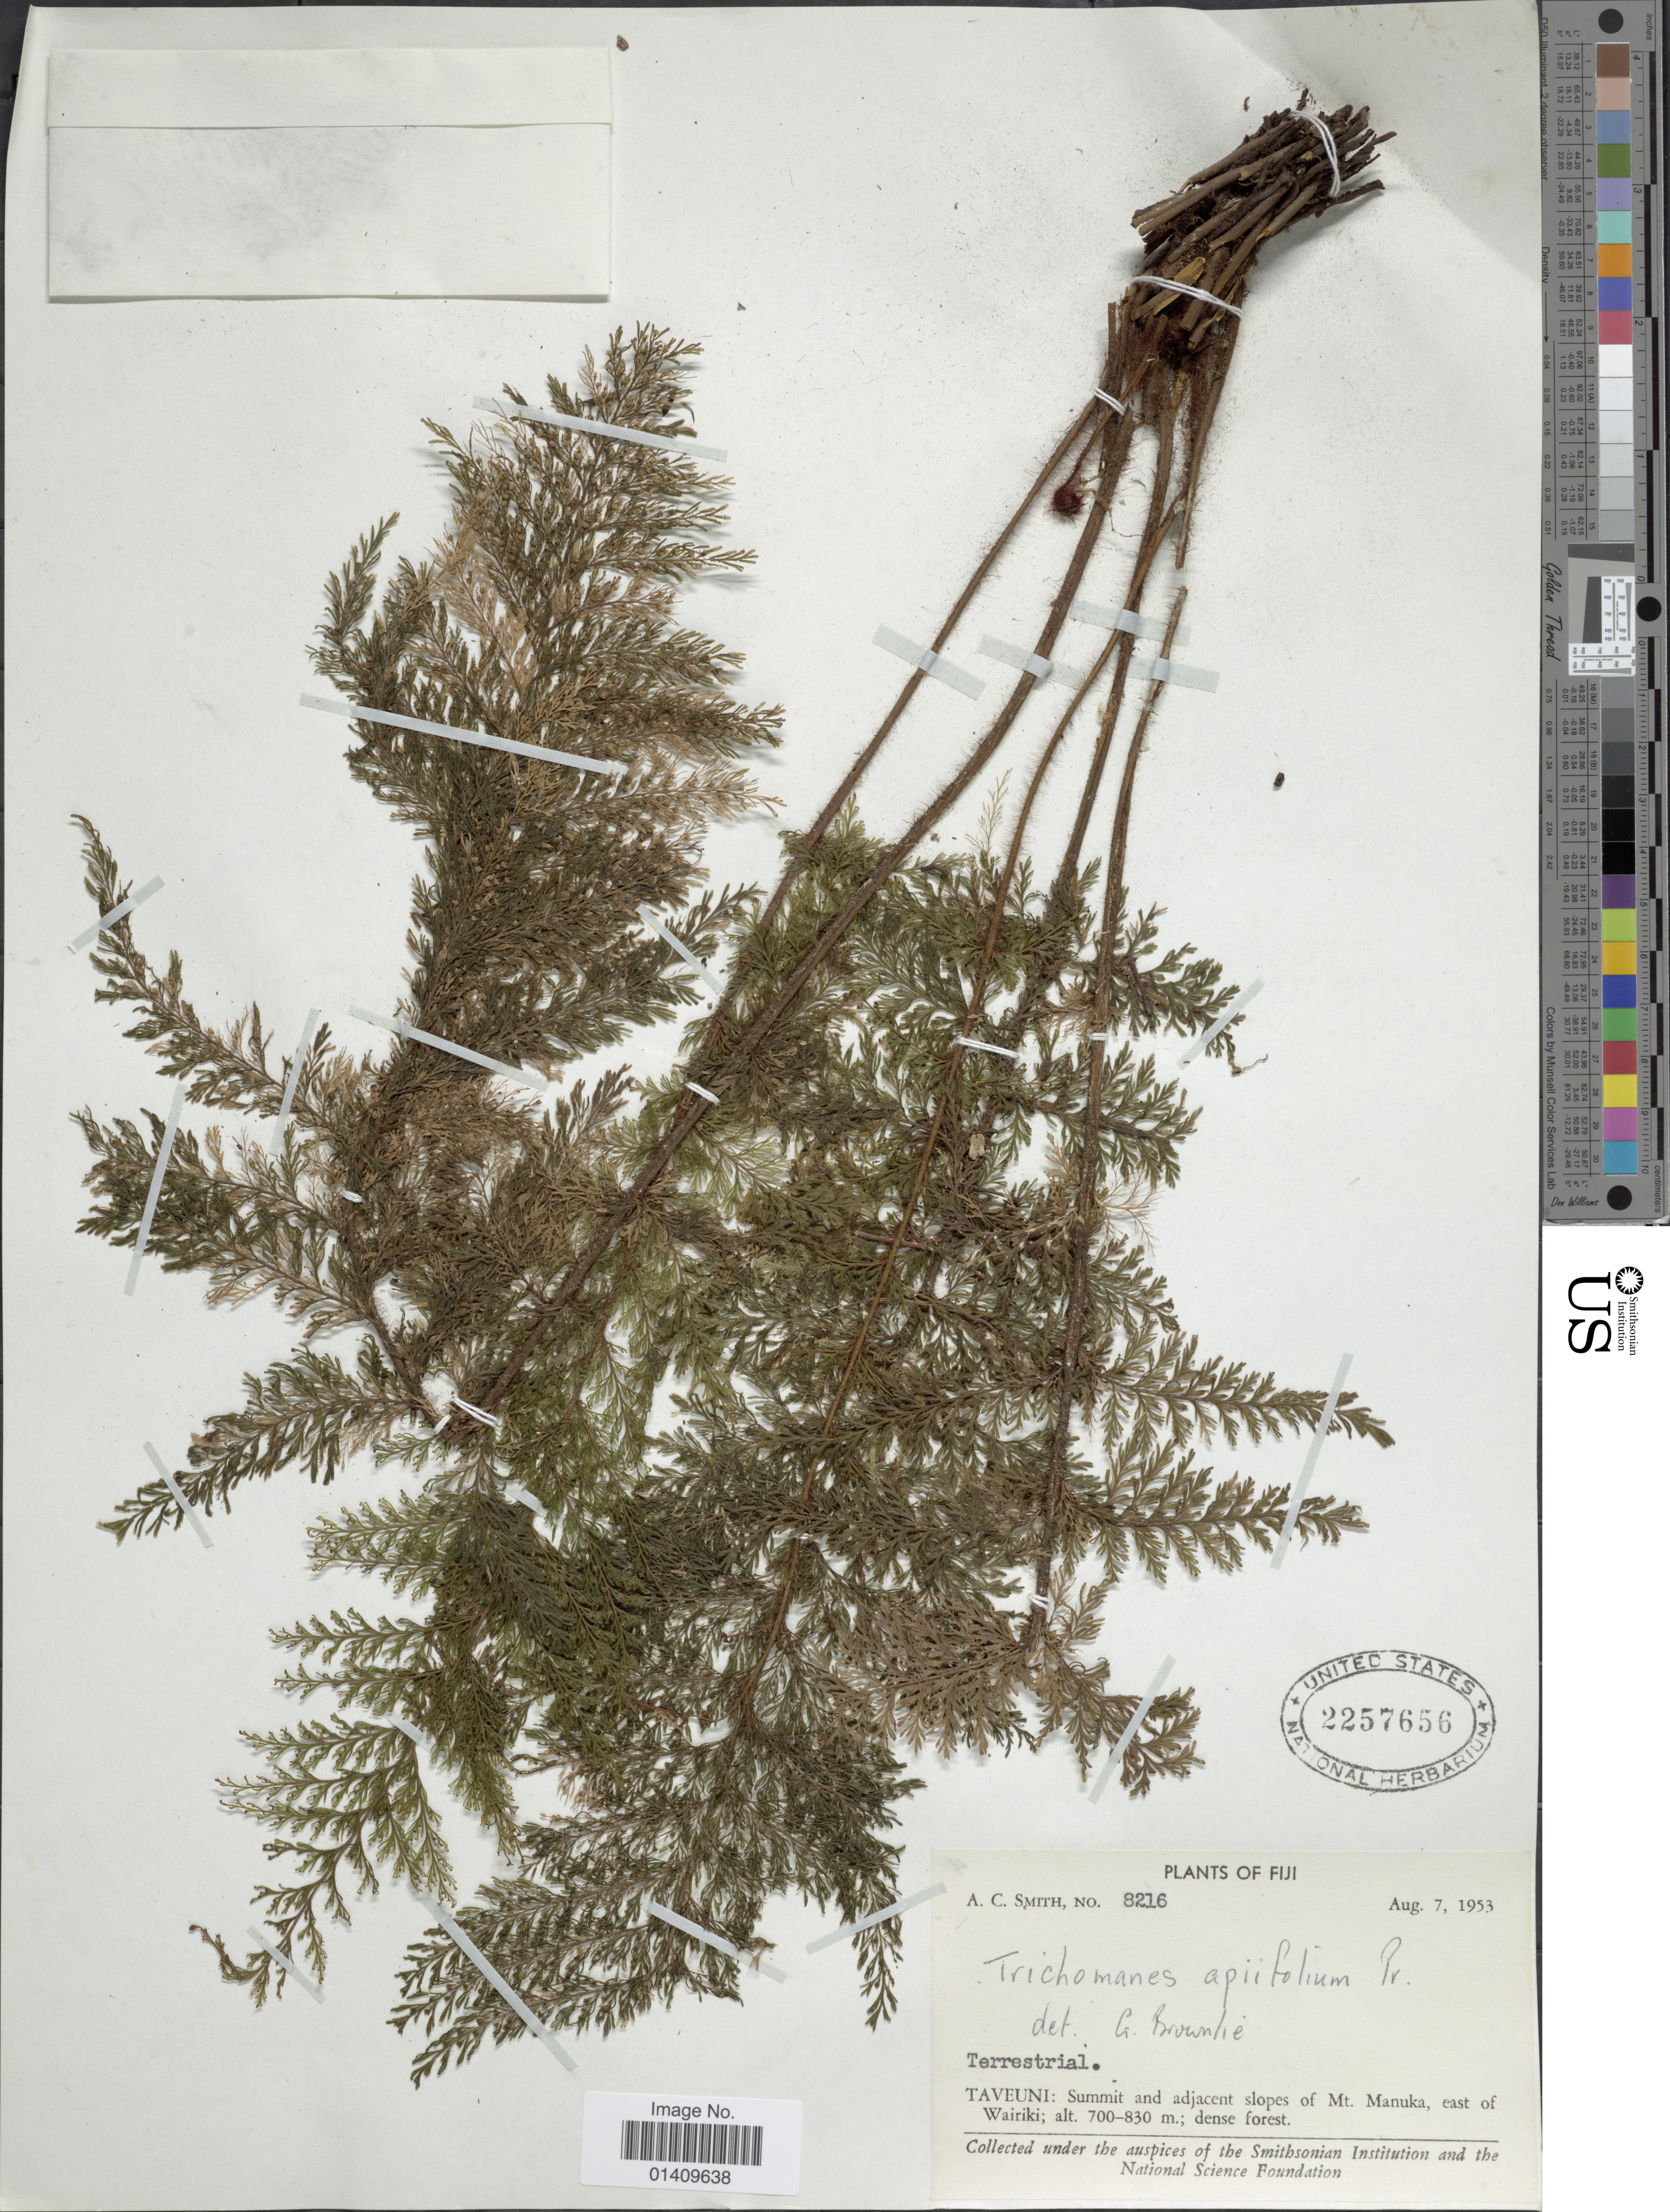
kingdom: Plantae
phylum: Tracheophyta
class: Polypodiopsida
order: Hymenophyllales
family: Hymenophyllaceae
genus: Callistopteris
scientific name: Callistopteris apiifolia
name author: (C. Presl) Copel.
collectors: A. C. Smith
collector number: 8216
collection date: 1953-08-07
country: Fiji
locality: Fiji Taveuni: summit and adjacent slopes of Mt. Manuka east of Wairiki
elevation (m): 700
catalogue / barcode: US 2257656